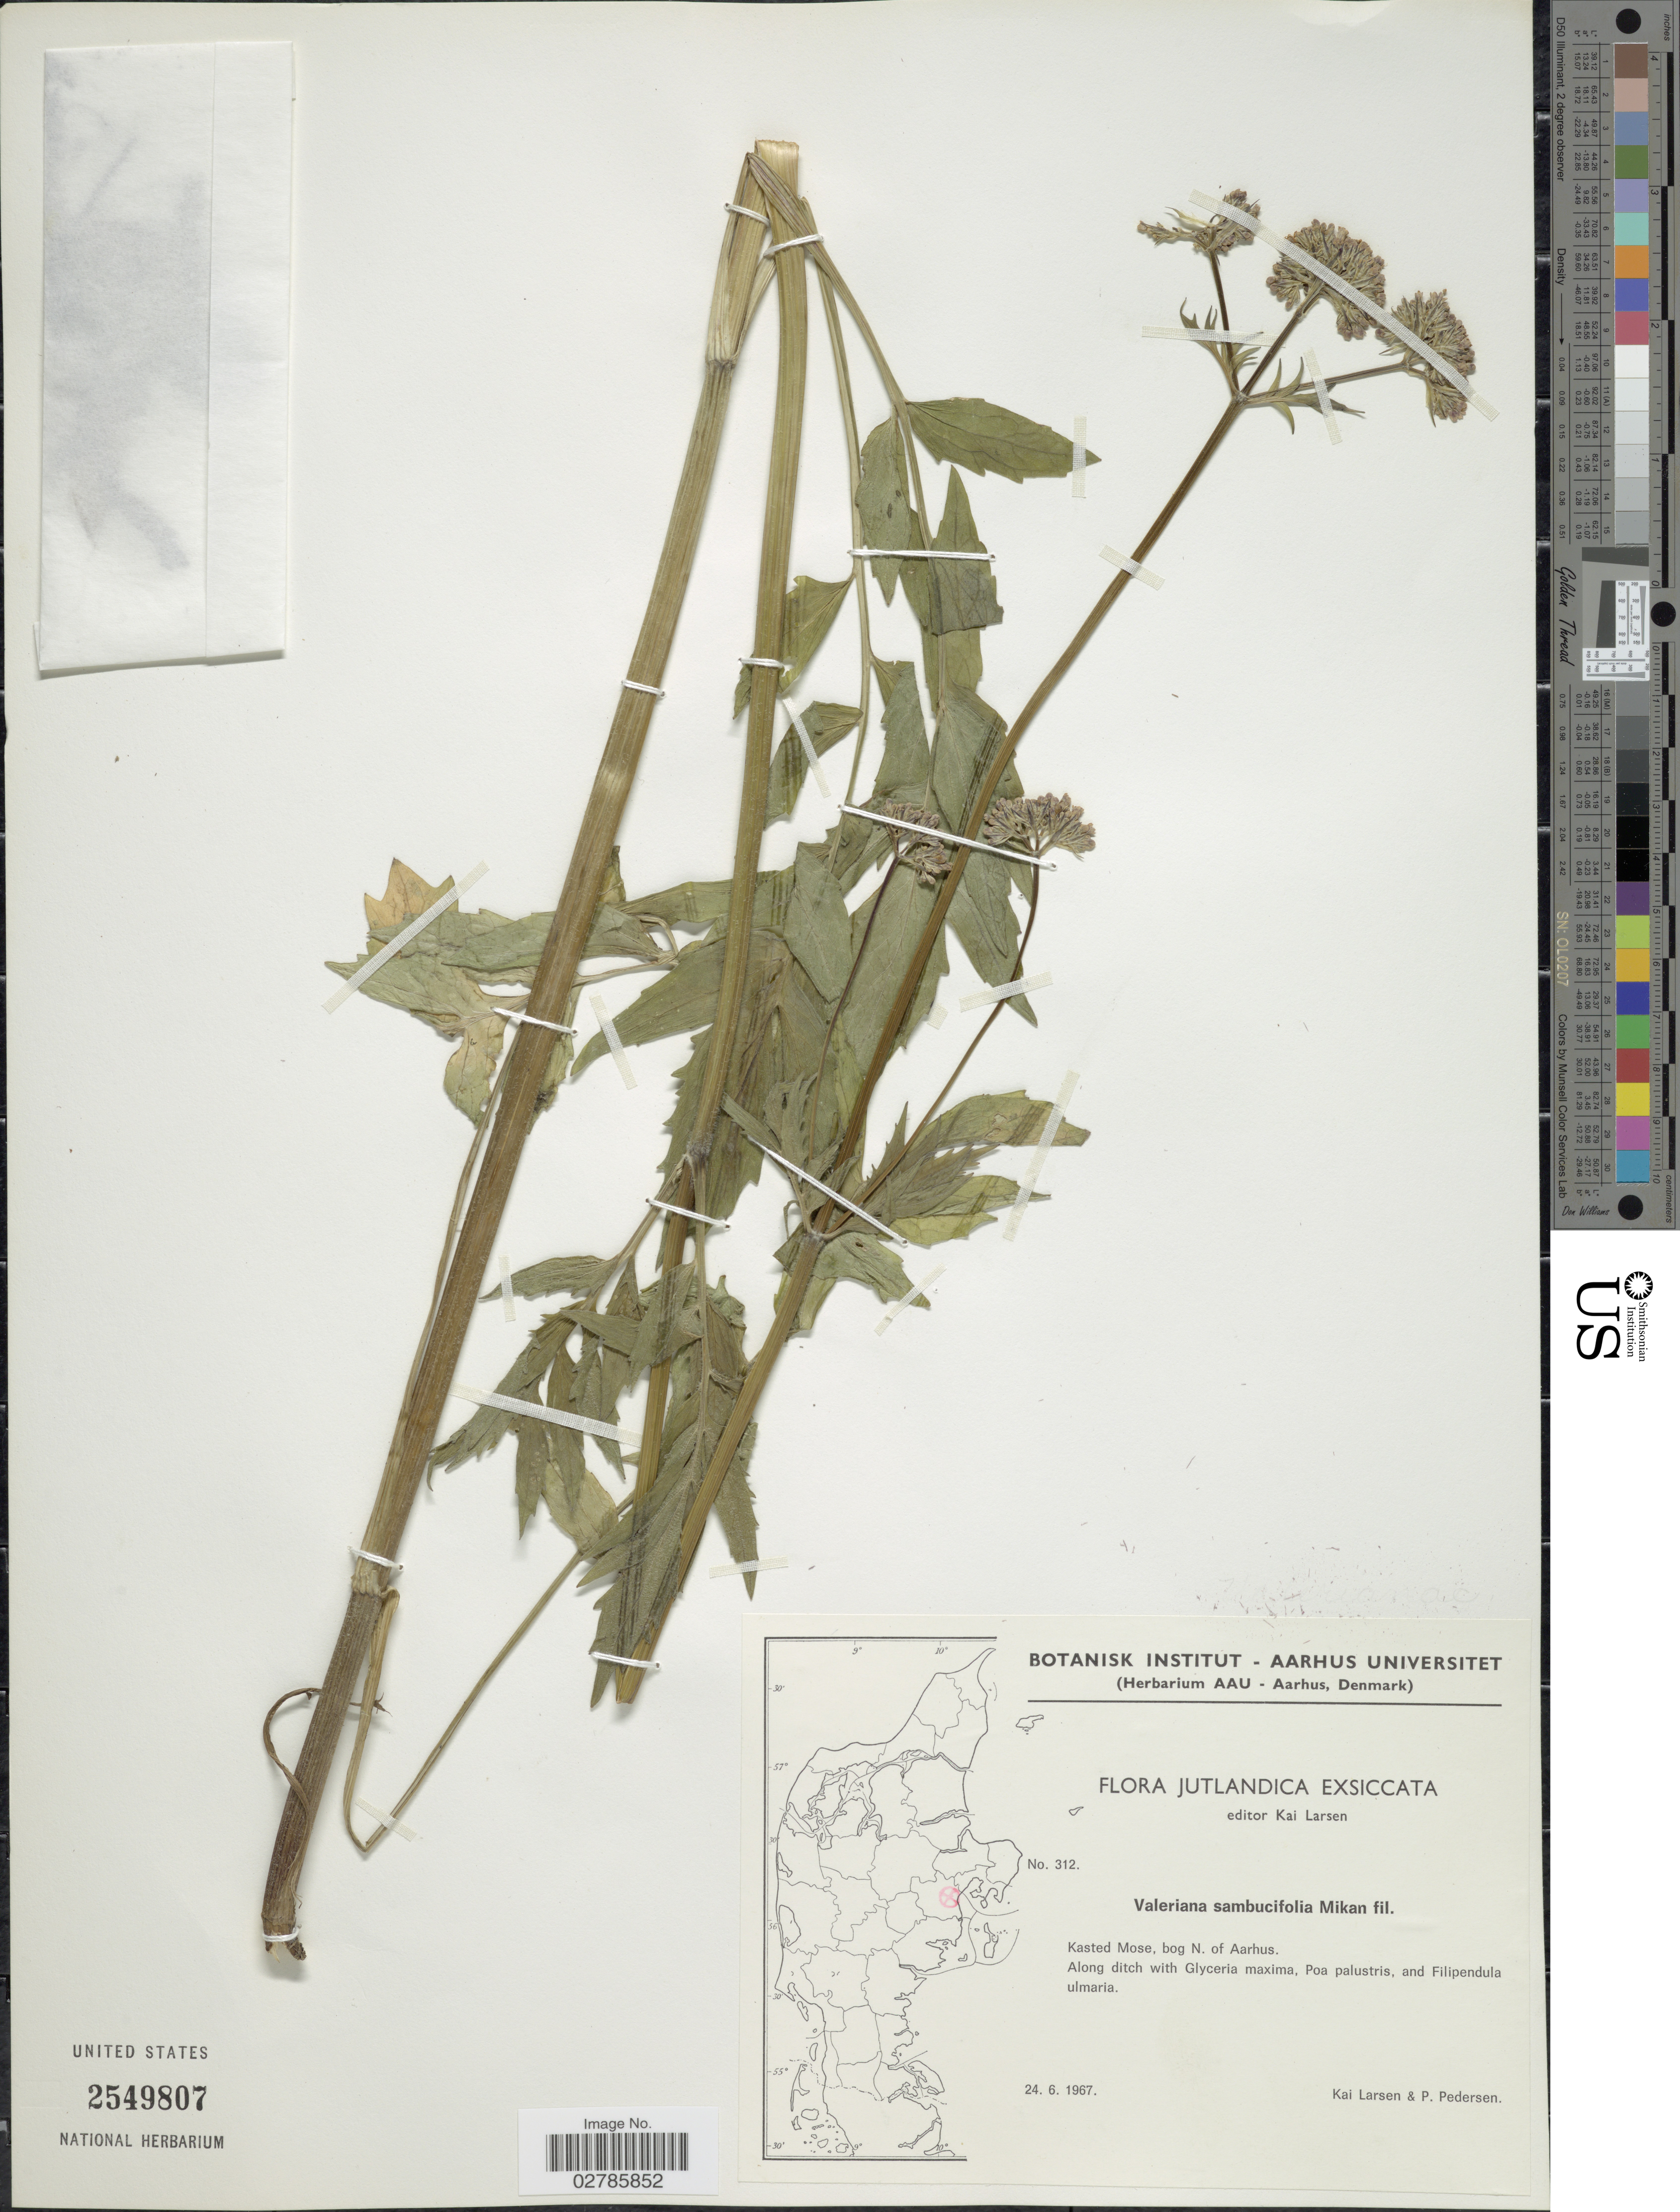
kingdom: Plantae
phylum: Tracheophyta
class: Magnoliopsida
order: Dipsacales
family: Caprifoliaceae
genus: Valeriana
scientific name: Valeriana sambucifolia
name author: J.C. Mikan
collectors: K. Larsen & P. Pedersen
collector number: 312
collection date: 1967-06-24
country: Denmark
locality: Jutlandica. Kasted Mose, bog N. of Aarhus.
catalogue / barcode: US 2549807